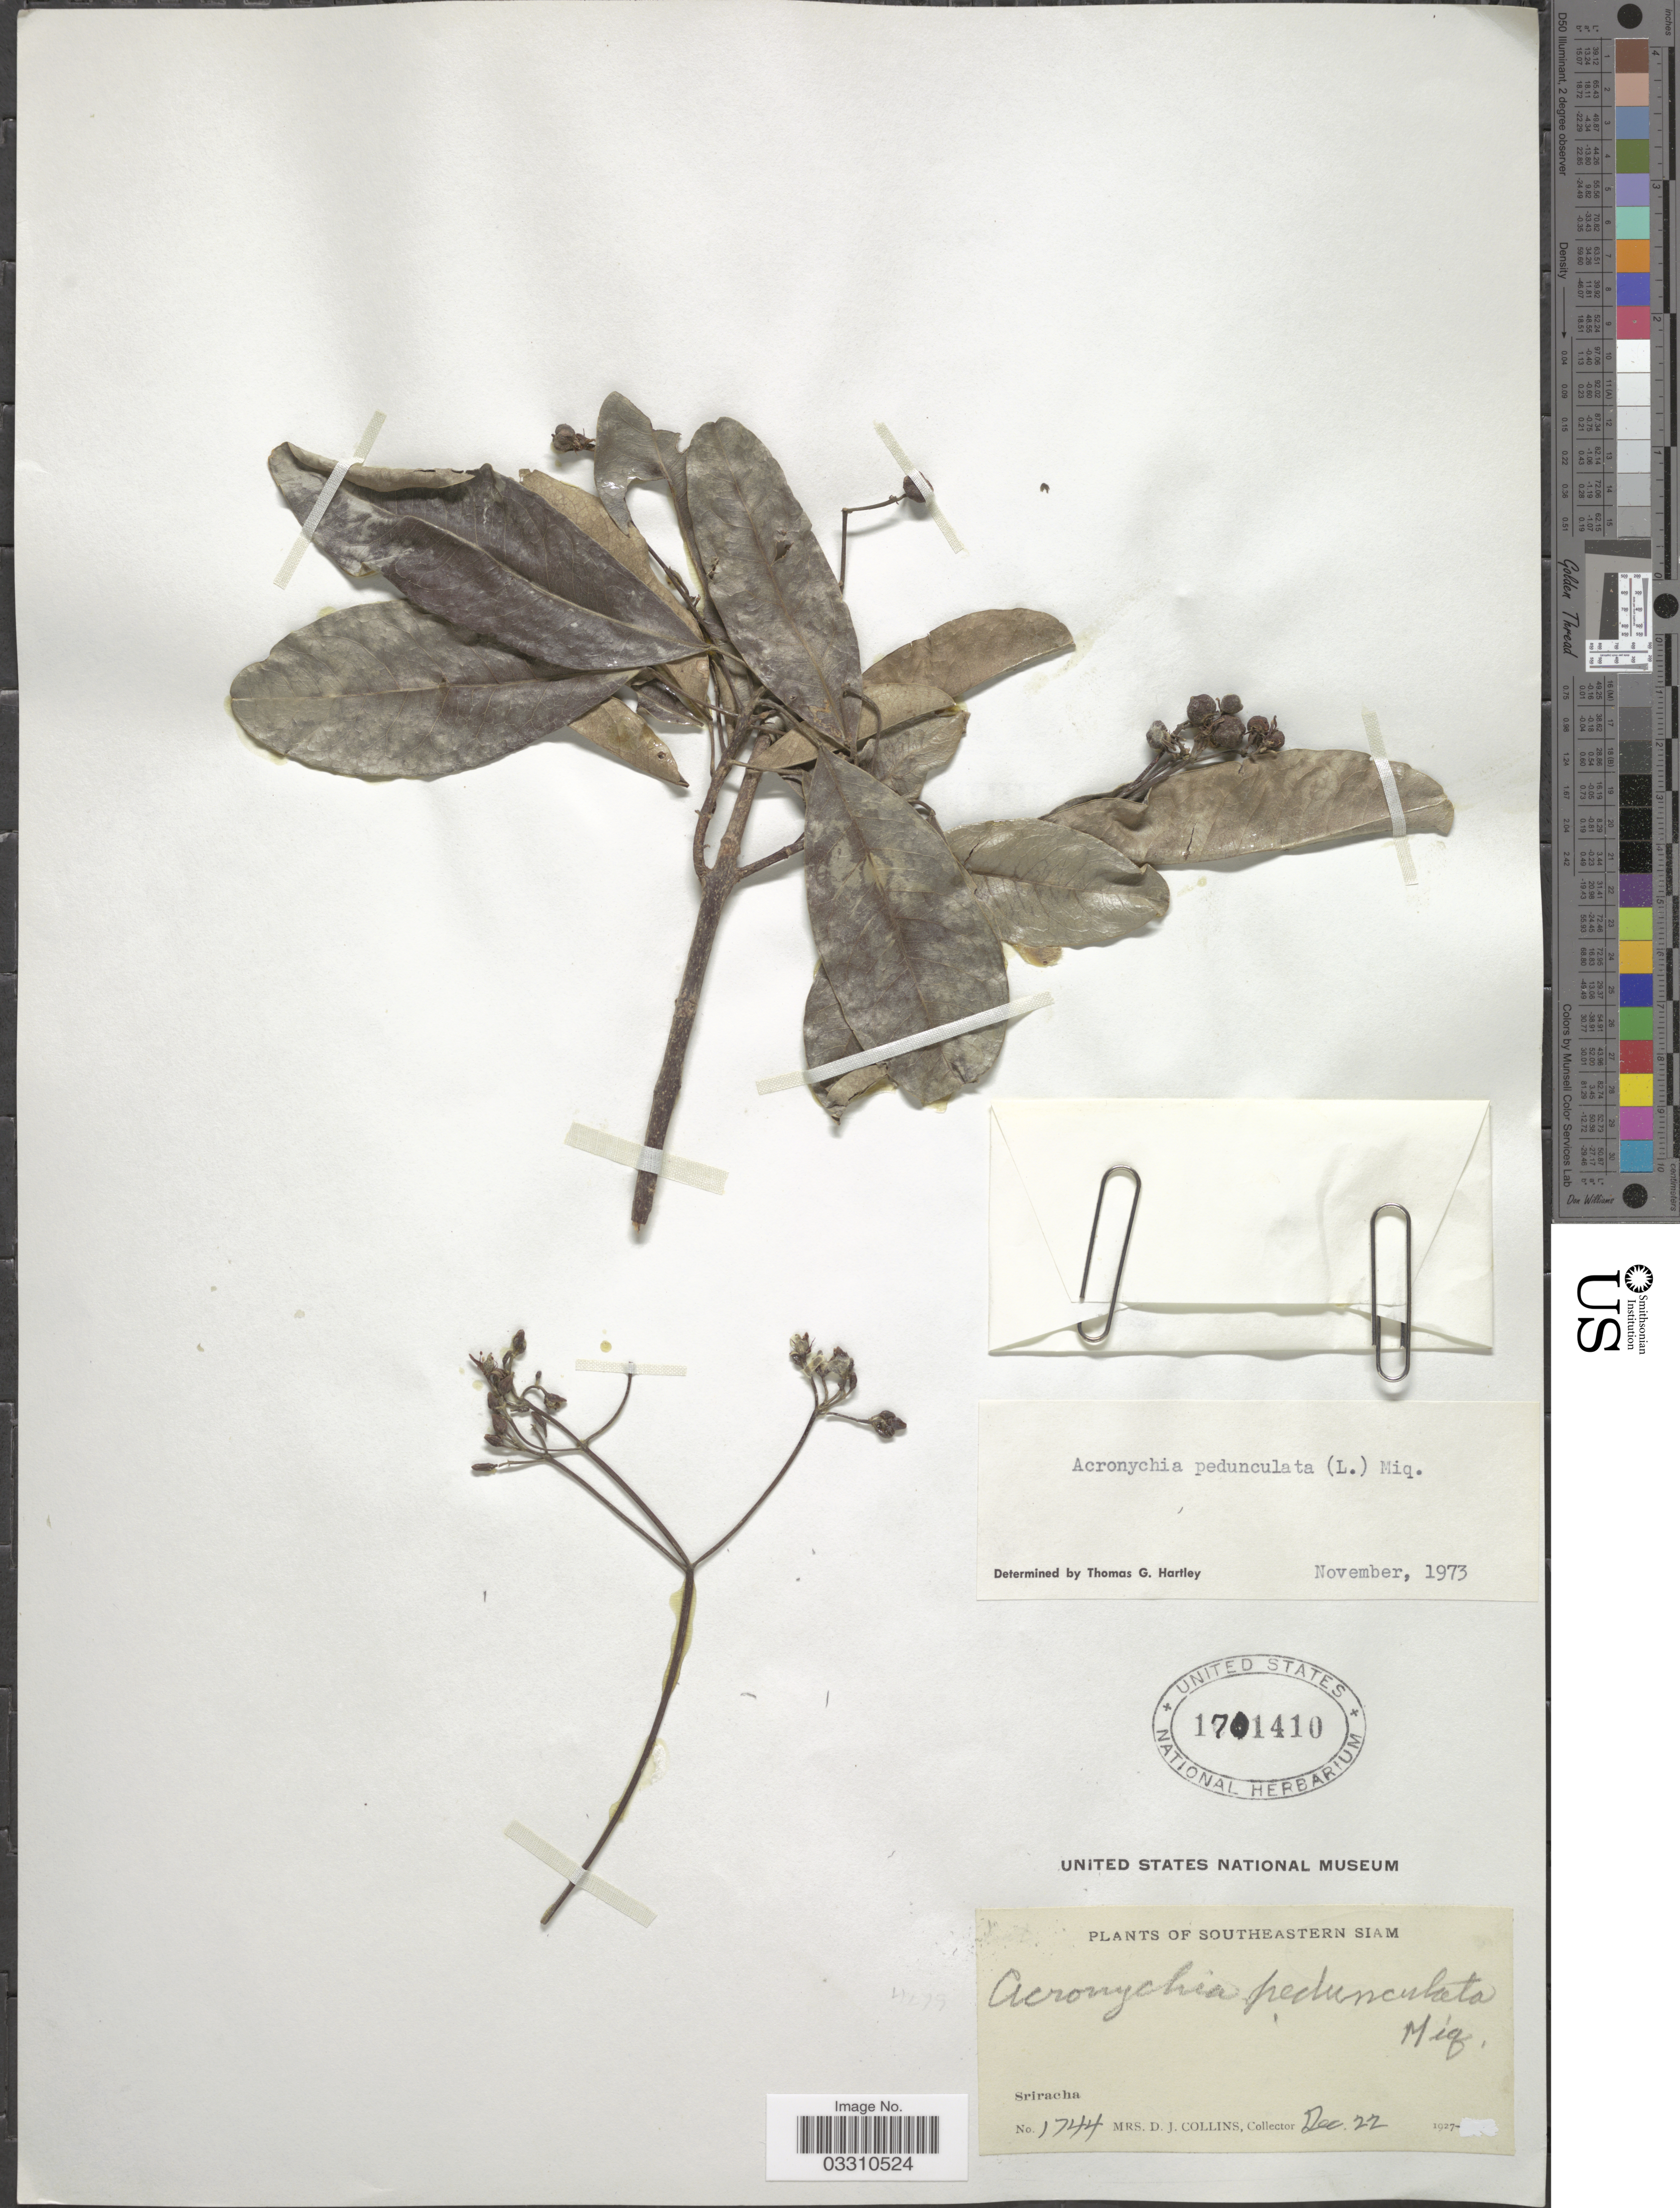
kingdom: Plantae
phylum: Tracheophyta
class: Magnoliopsida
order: Sapindales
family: Rutaceae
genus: Acronychia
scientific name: Acronychia pedunculata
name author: (L.) Miq.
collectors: Mrs. D. J. Collins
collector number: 1744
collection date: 1927-12-22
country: Thailand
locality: Southeastern Siam, Sriracha.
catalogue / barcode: US 1701410